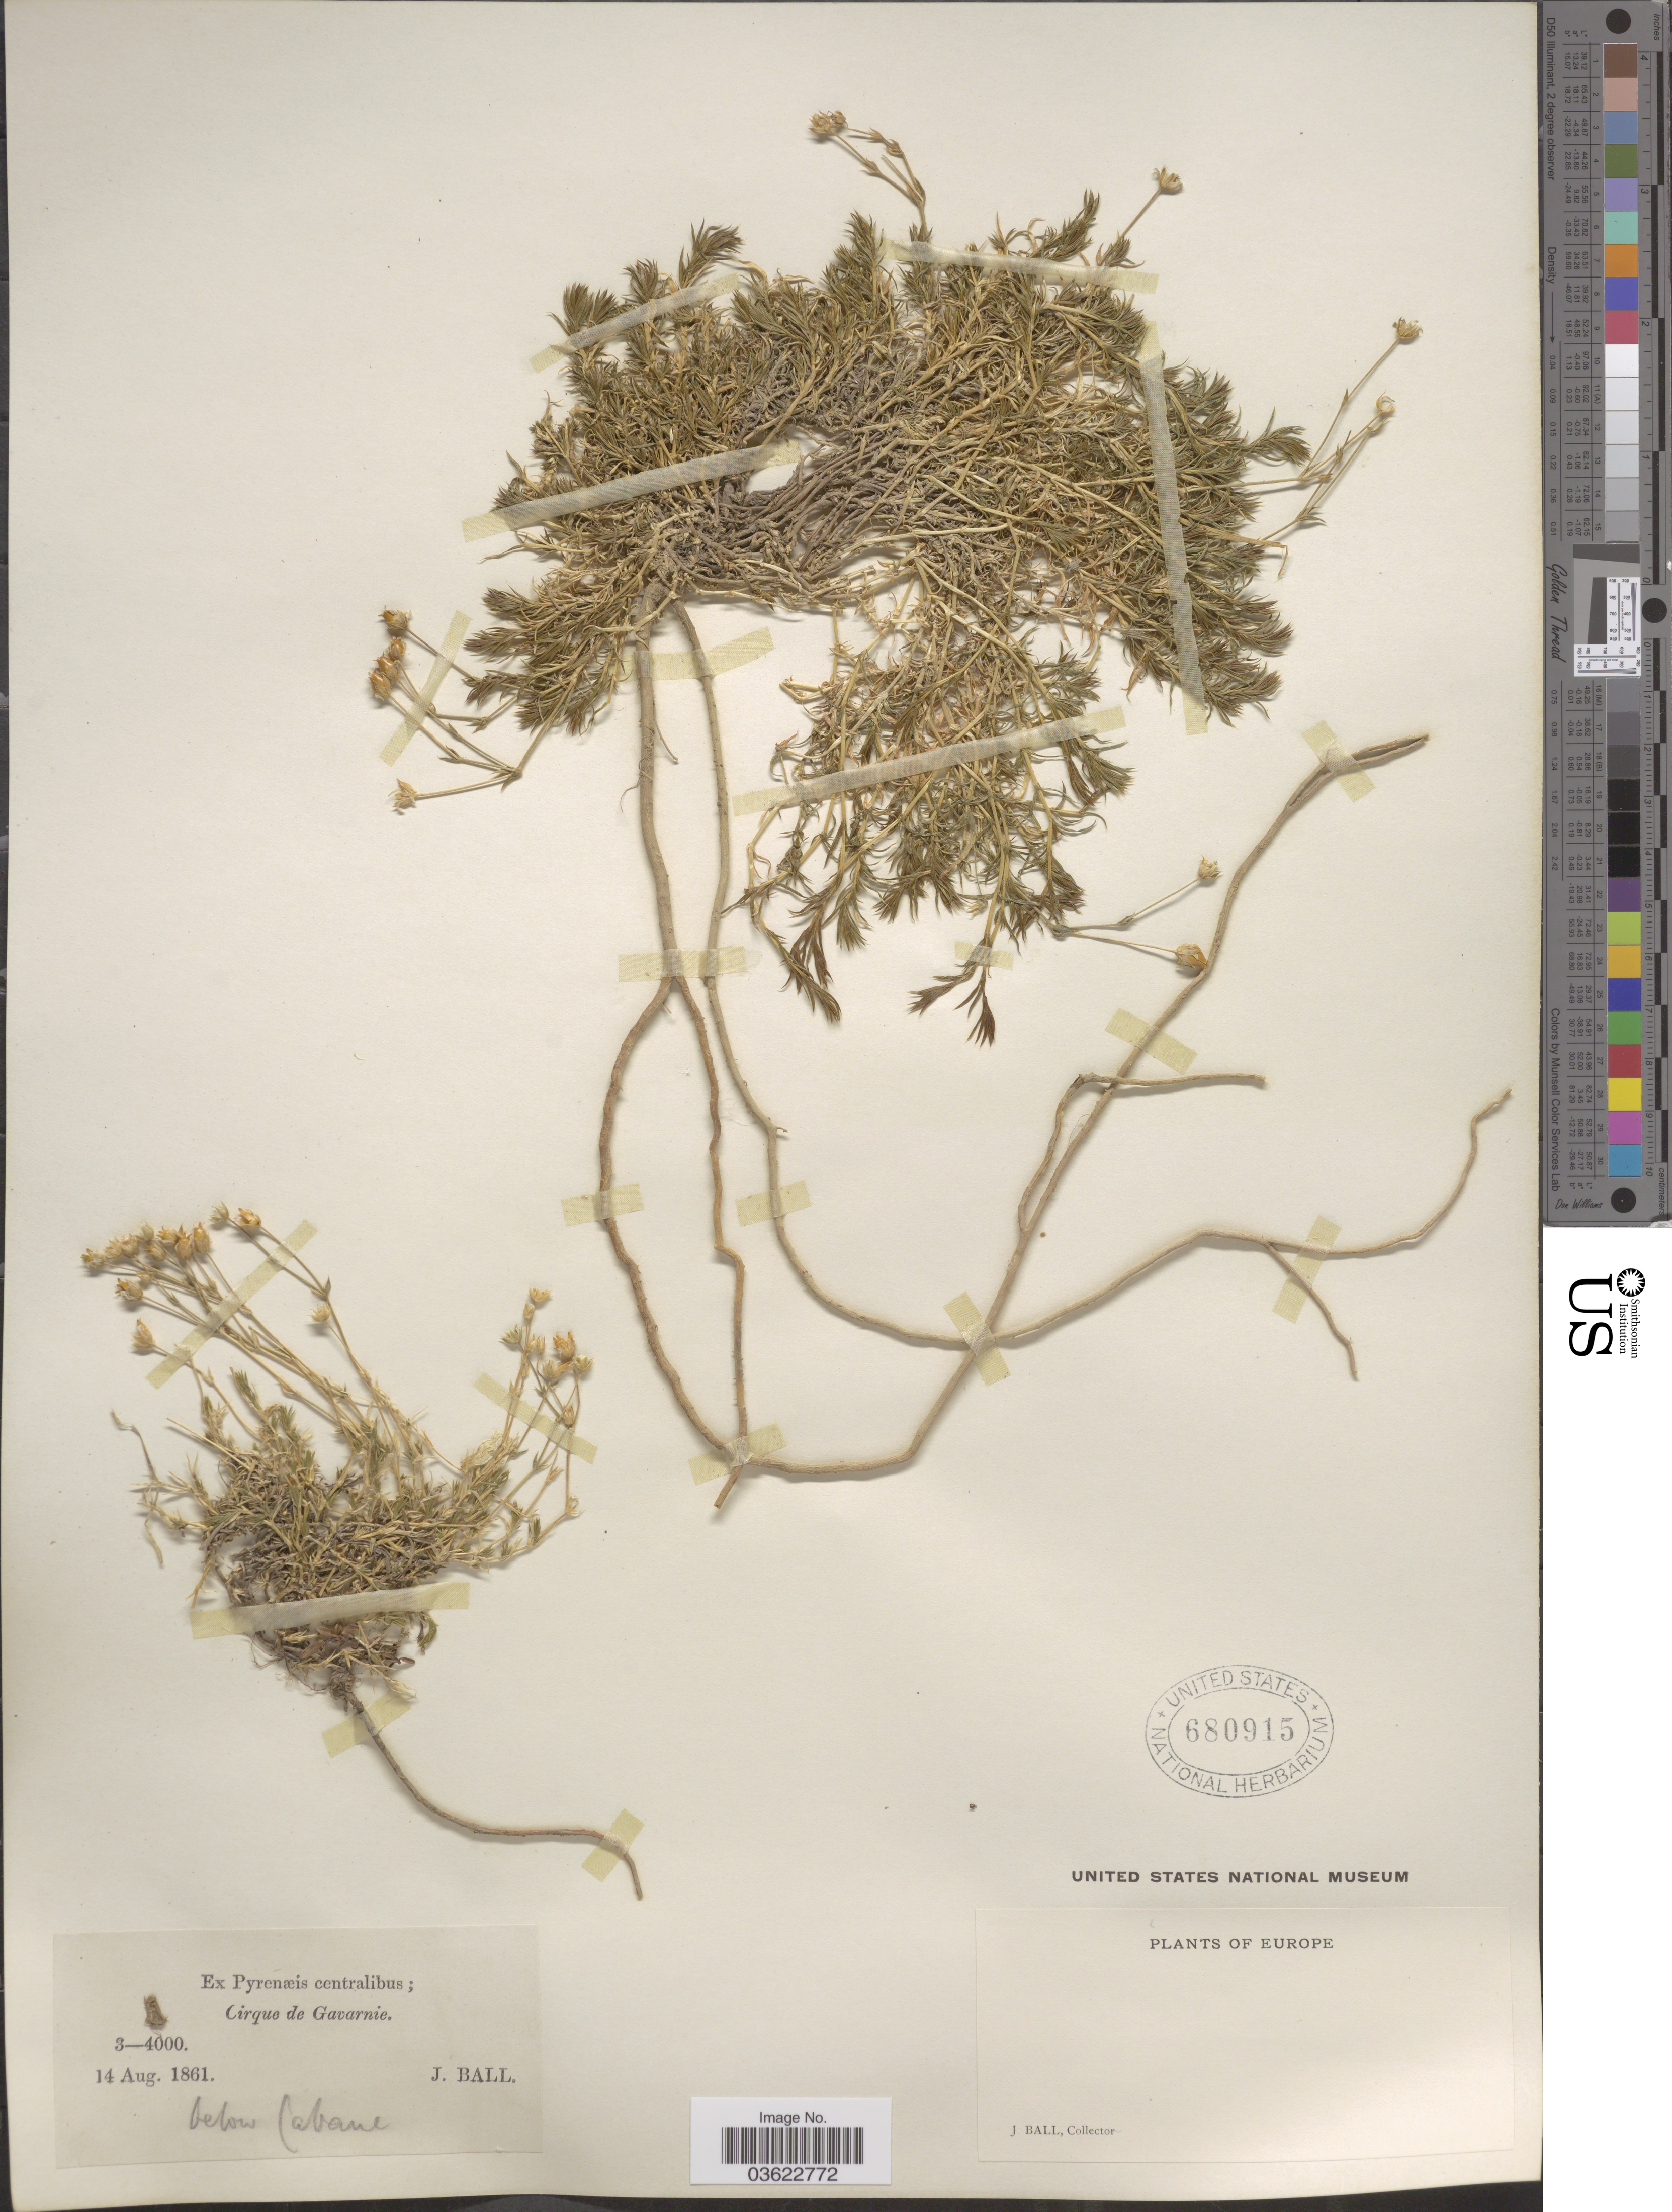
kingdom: Plantae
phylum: Tracheophyta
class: Magnoliopsida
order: Caryophyllales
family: Caryophyllaceae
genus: Arenaria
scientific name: Arenaria sp.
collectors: J. Ball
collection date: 1861-08-14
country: France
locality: Ex Pyrenæis centralibus; Cirque de Gavarnie. Below Cabane. Europe.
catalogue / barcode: US 680915